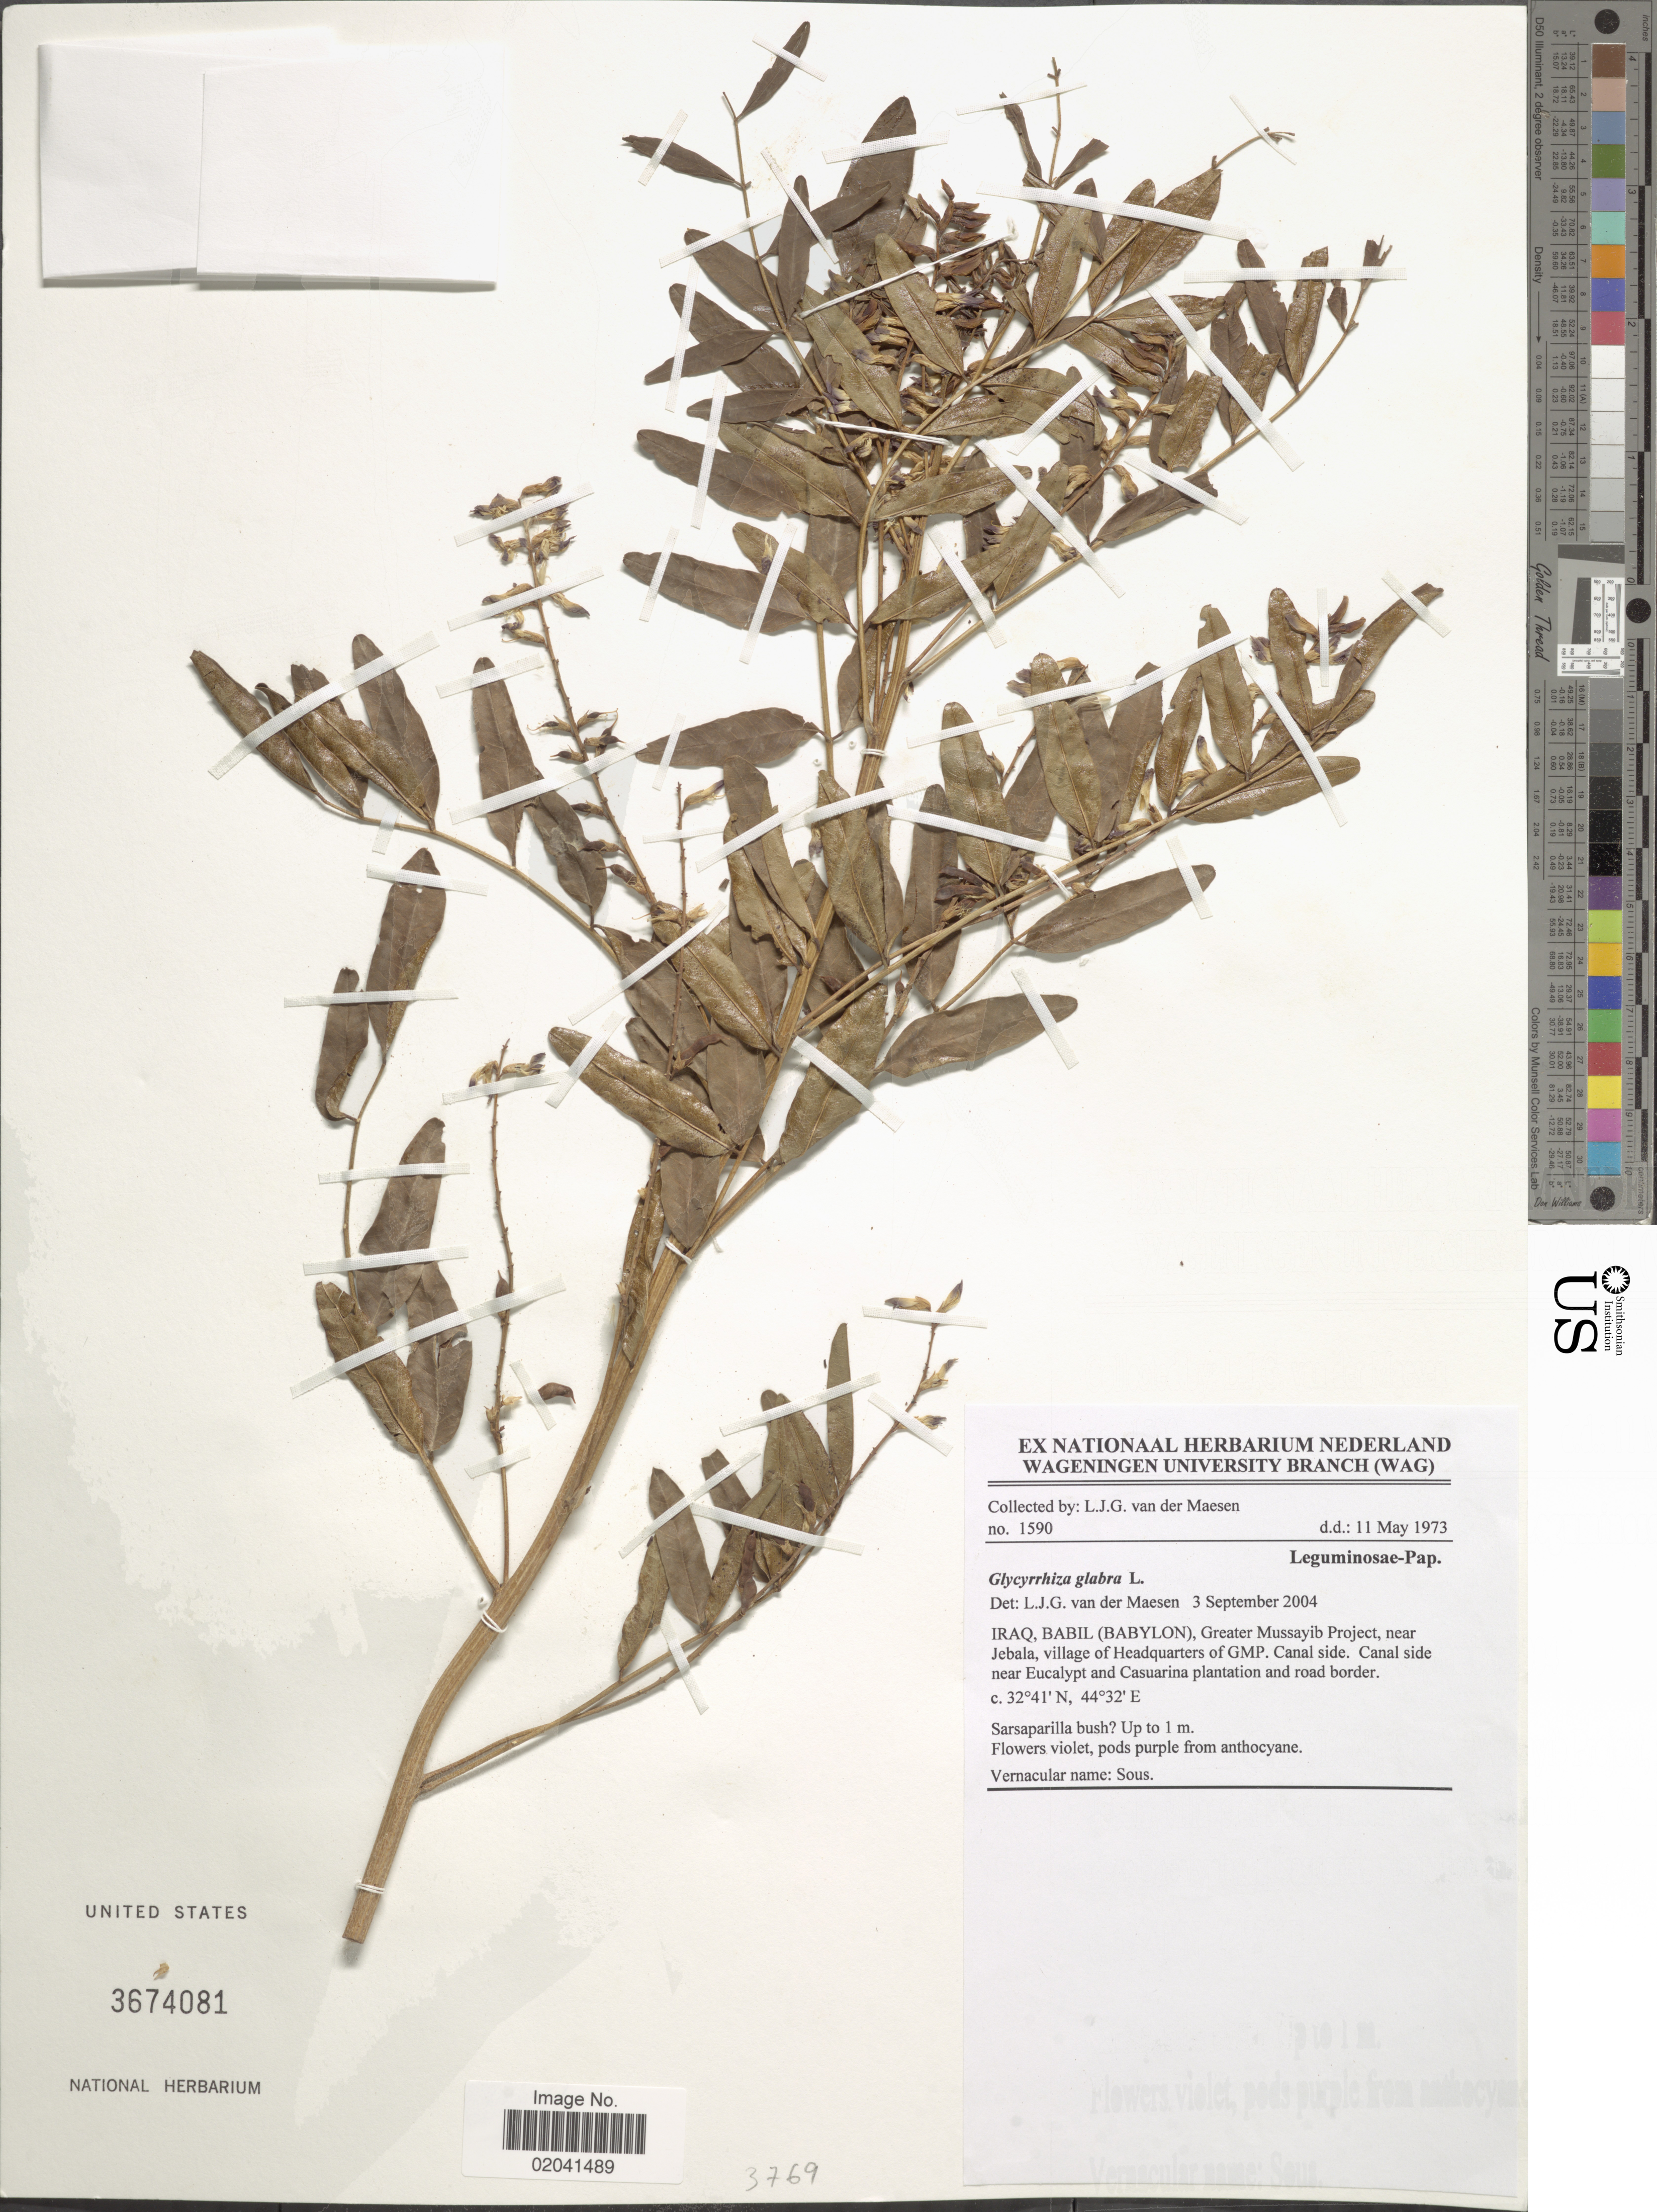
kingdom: Plantae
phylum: Tracheophyta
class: Magnoliopsida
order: Fabales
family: Fabaceae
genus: Glycyrrhiza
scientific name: Glycyrrhiza glabra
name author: L.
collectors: L. van der Maesen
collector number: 1590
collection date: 1973-05-11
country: Iraq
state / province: Babil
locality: Babil (Babylon), Greater Mussayib Project, near Jebala, village of Headquarters of GMP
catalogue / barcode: US 3674081